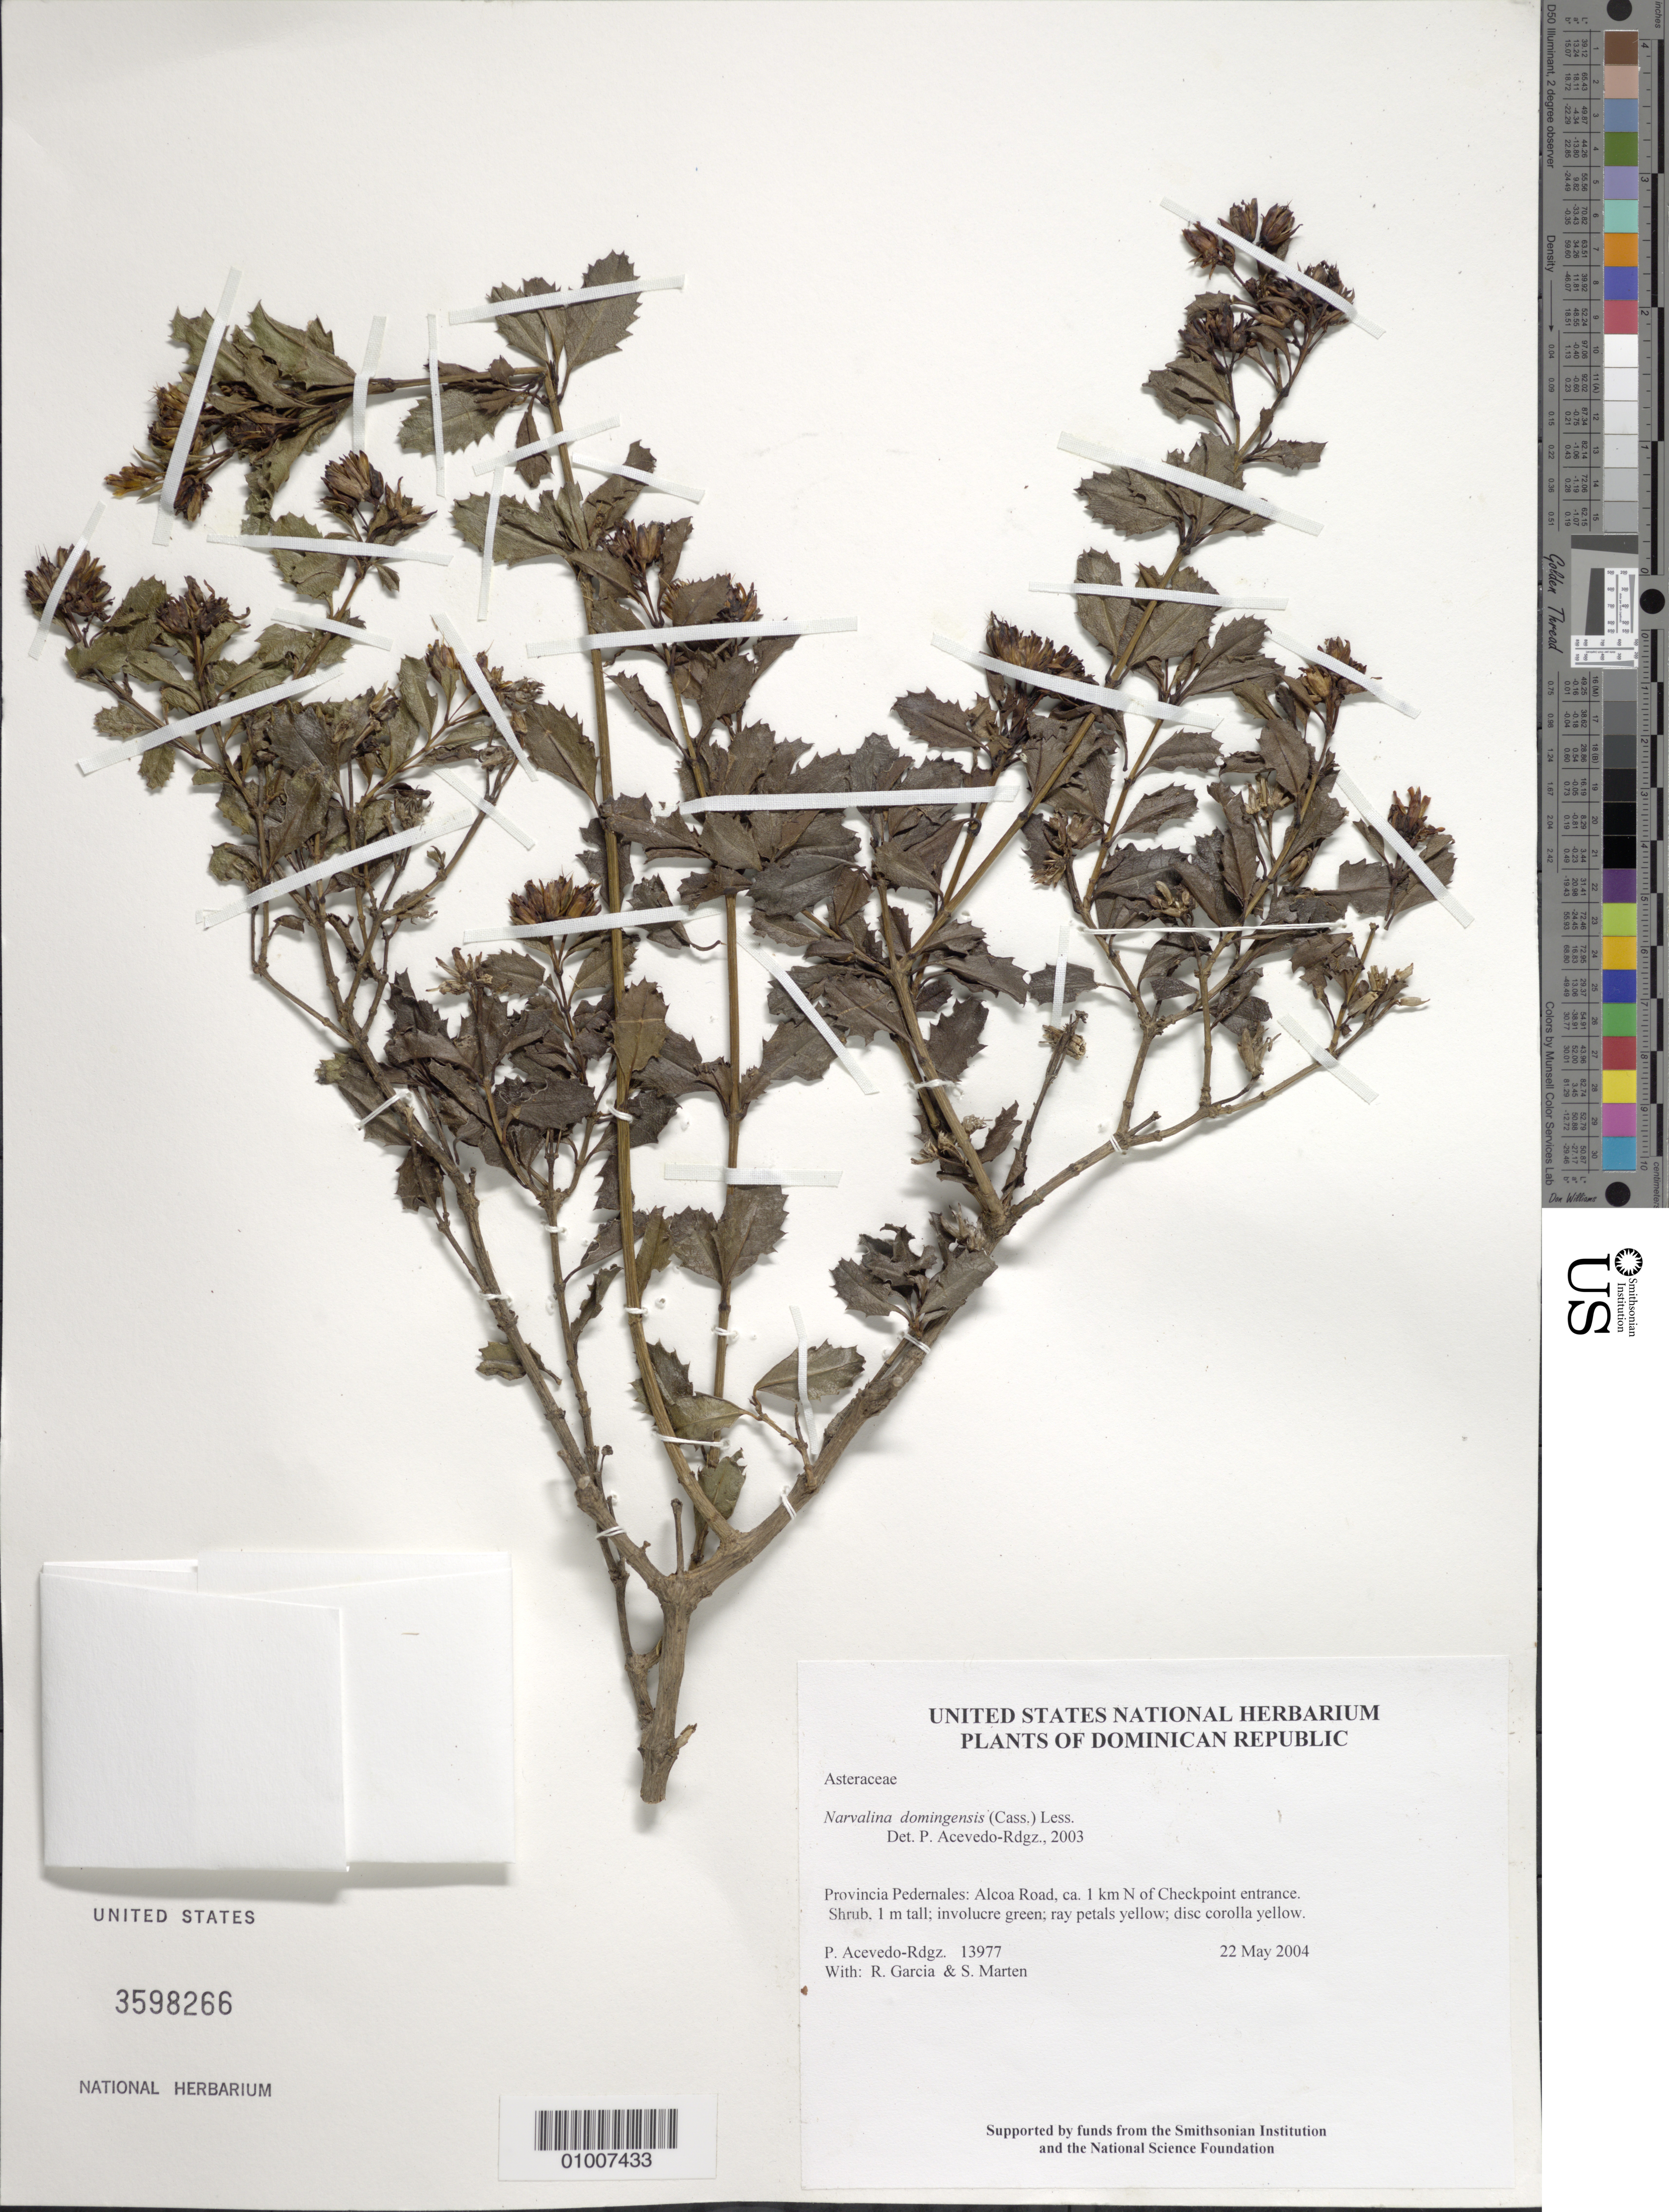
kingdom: Plantae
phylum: Tracheophyta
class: Magnoliopsida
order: Asterales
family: Asteraceae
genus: Narvalina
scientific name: Narvalina domingensis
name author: (Cass.) Less.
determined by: Acevedo-Rodríguez, P., (BOT), Smithsonian Institution - National Museum of Natural History (UNITED STATES)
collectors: P. Acevedo-Rodr., R. G. García & S. Marten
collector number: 13977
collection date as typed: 22 May 2004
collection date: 2004-05-22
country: Dominican Republic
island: Hispaniola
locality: Provincia Pedernales: Alcoa Road, ca. 1 km N of Checkpoint entrance.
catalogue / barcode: US 3598266